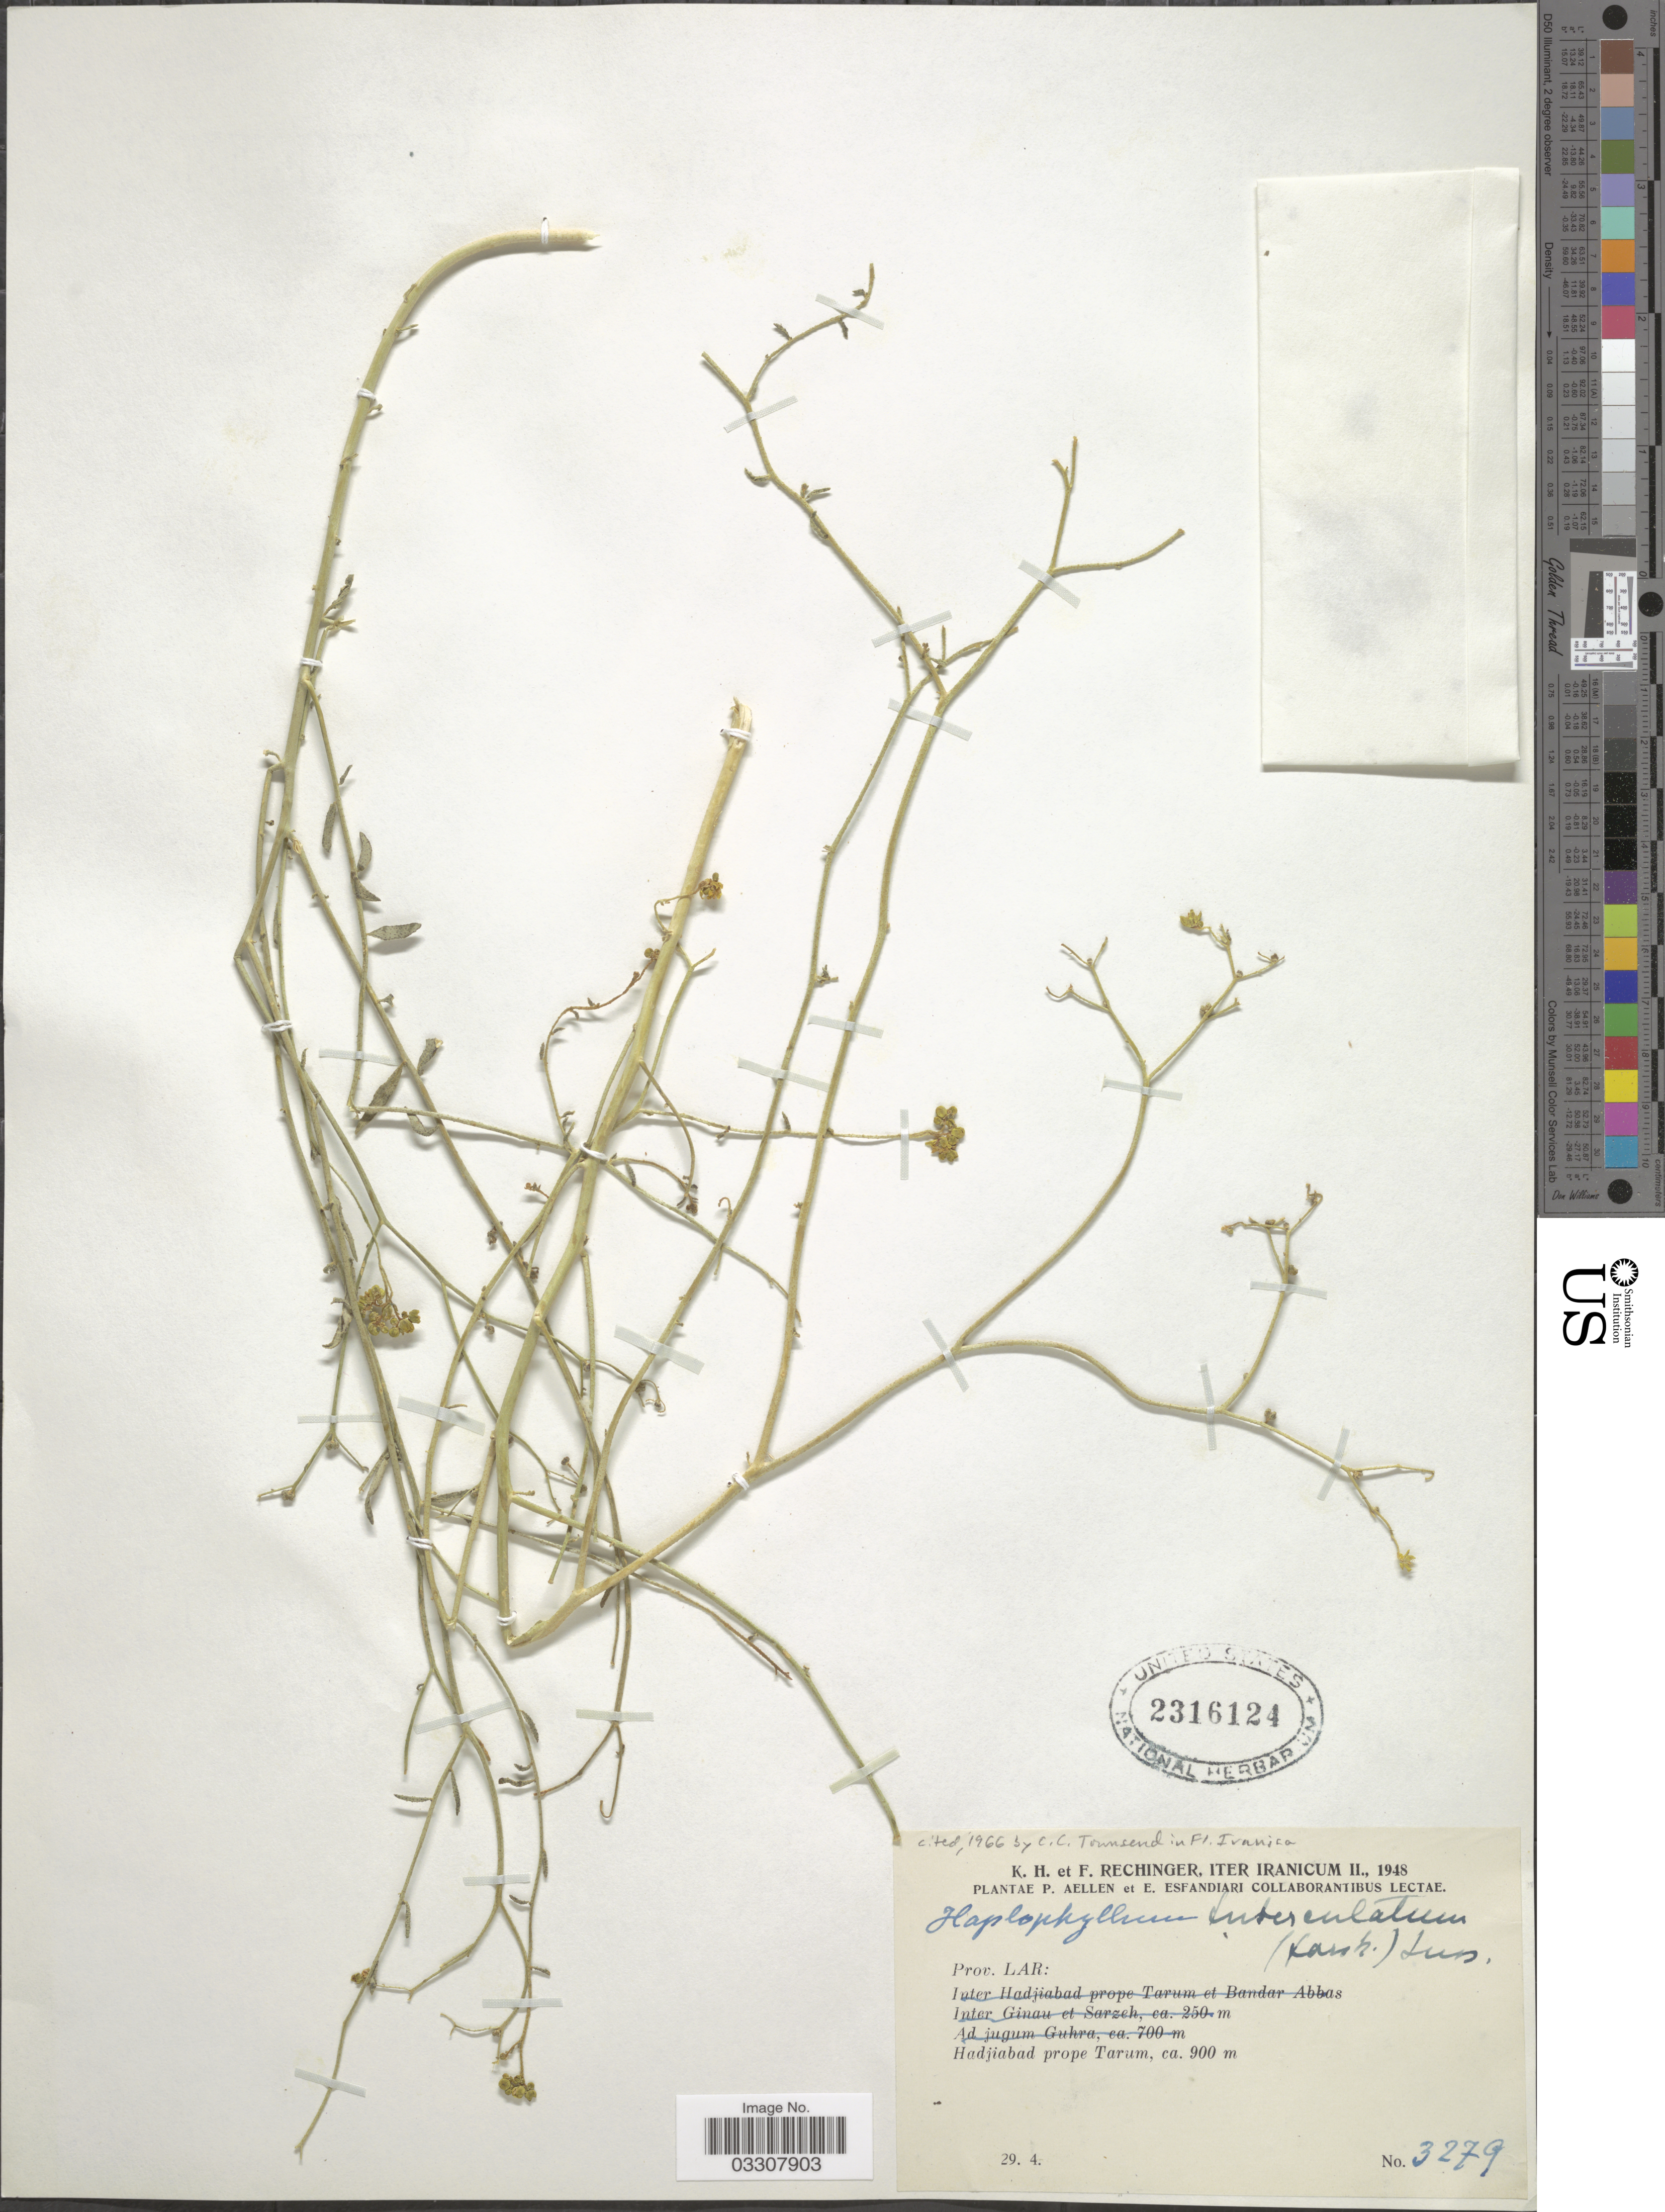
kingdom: Plantae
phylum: Tracheophyta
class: Magnoliopsida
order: Sapindales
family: Rutaceae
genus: Haplophyllum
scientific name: Haplophyllum tuberculatum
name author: (Forssk.) A. Juss.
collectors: K. H. Rechinger & F. Rechinger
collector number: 3279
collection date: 1948-04-29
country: Iran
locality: Iter Iranicum. Prov. Lar: Hadjiabad prope Tarum.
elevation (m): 900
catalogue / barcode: US 2316124